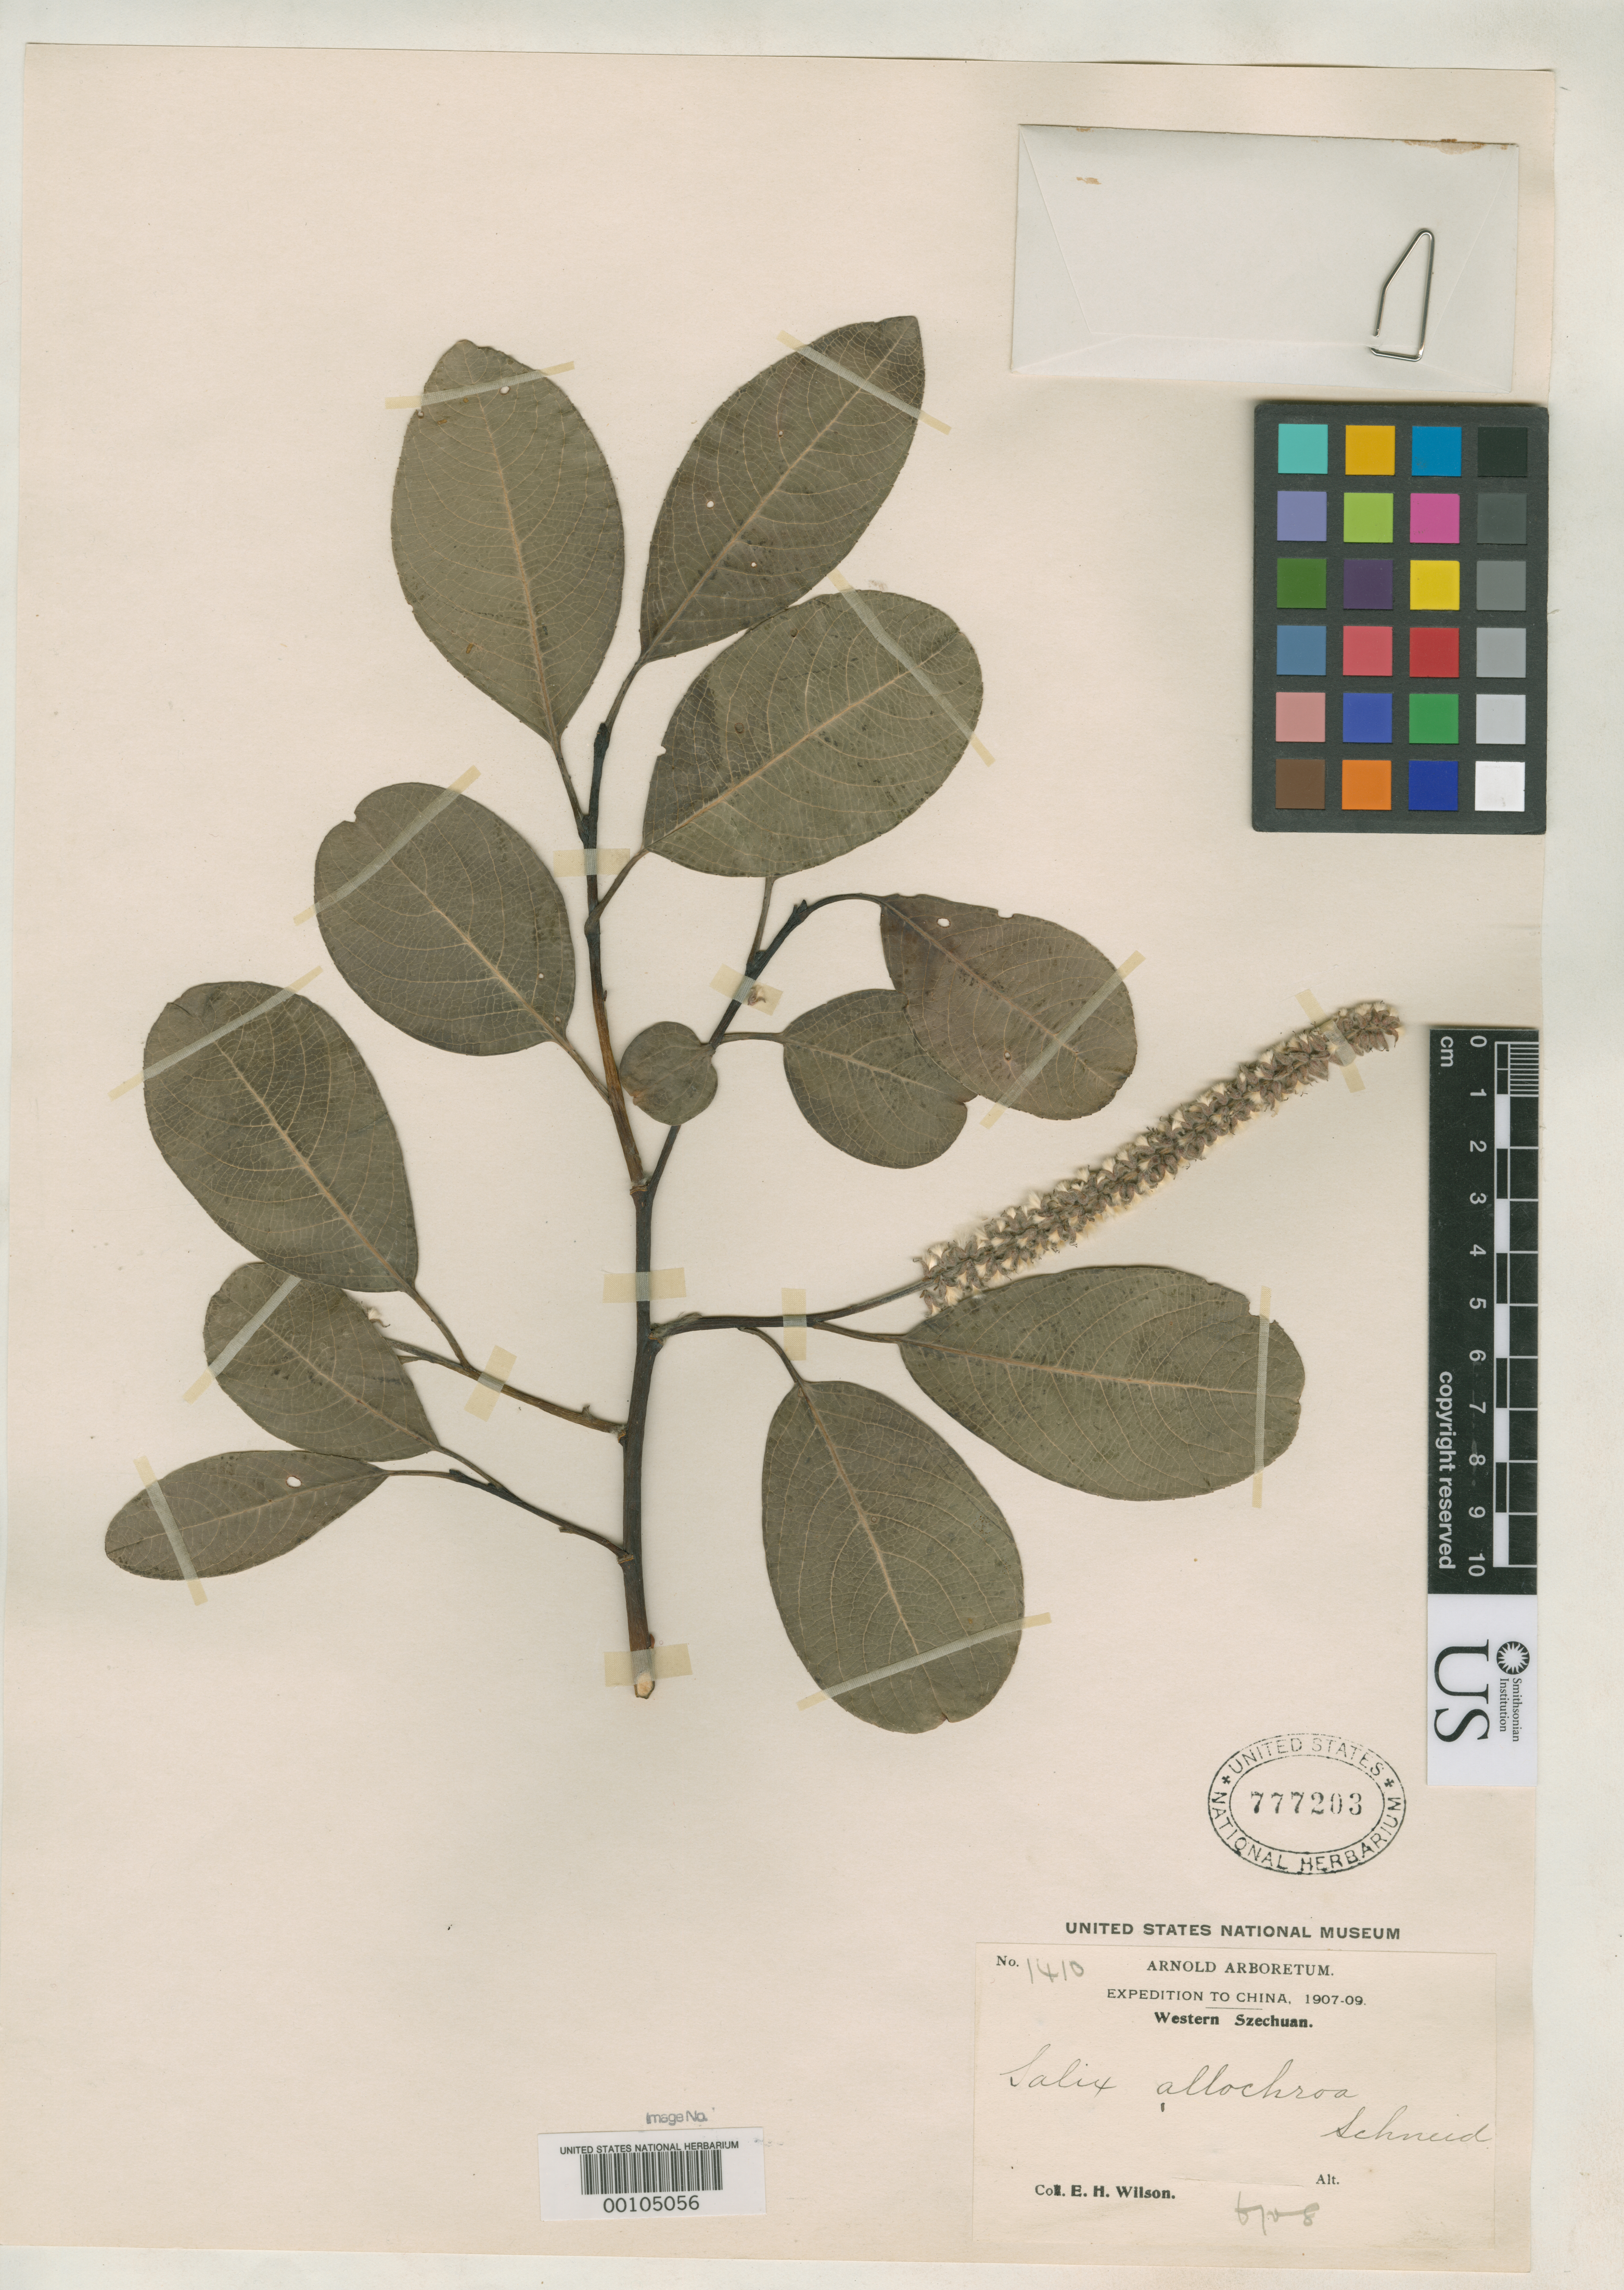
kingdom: Plantae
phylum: Tracheophyta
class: Magnoliopsida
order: Malpighiales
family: Salicaceae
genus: Salix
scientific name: Salix allochroa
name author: C.K. Schneid. in Sarg.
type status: Isotype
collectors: E. H. Wilson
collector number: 1410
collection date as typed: Jun 1908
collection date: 1908-06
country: China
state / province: Sichuan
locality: Mupin.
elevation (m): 2300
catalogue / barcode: US 777203